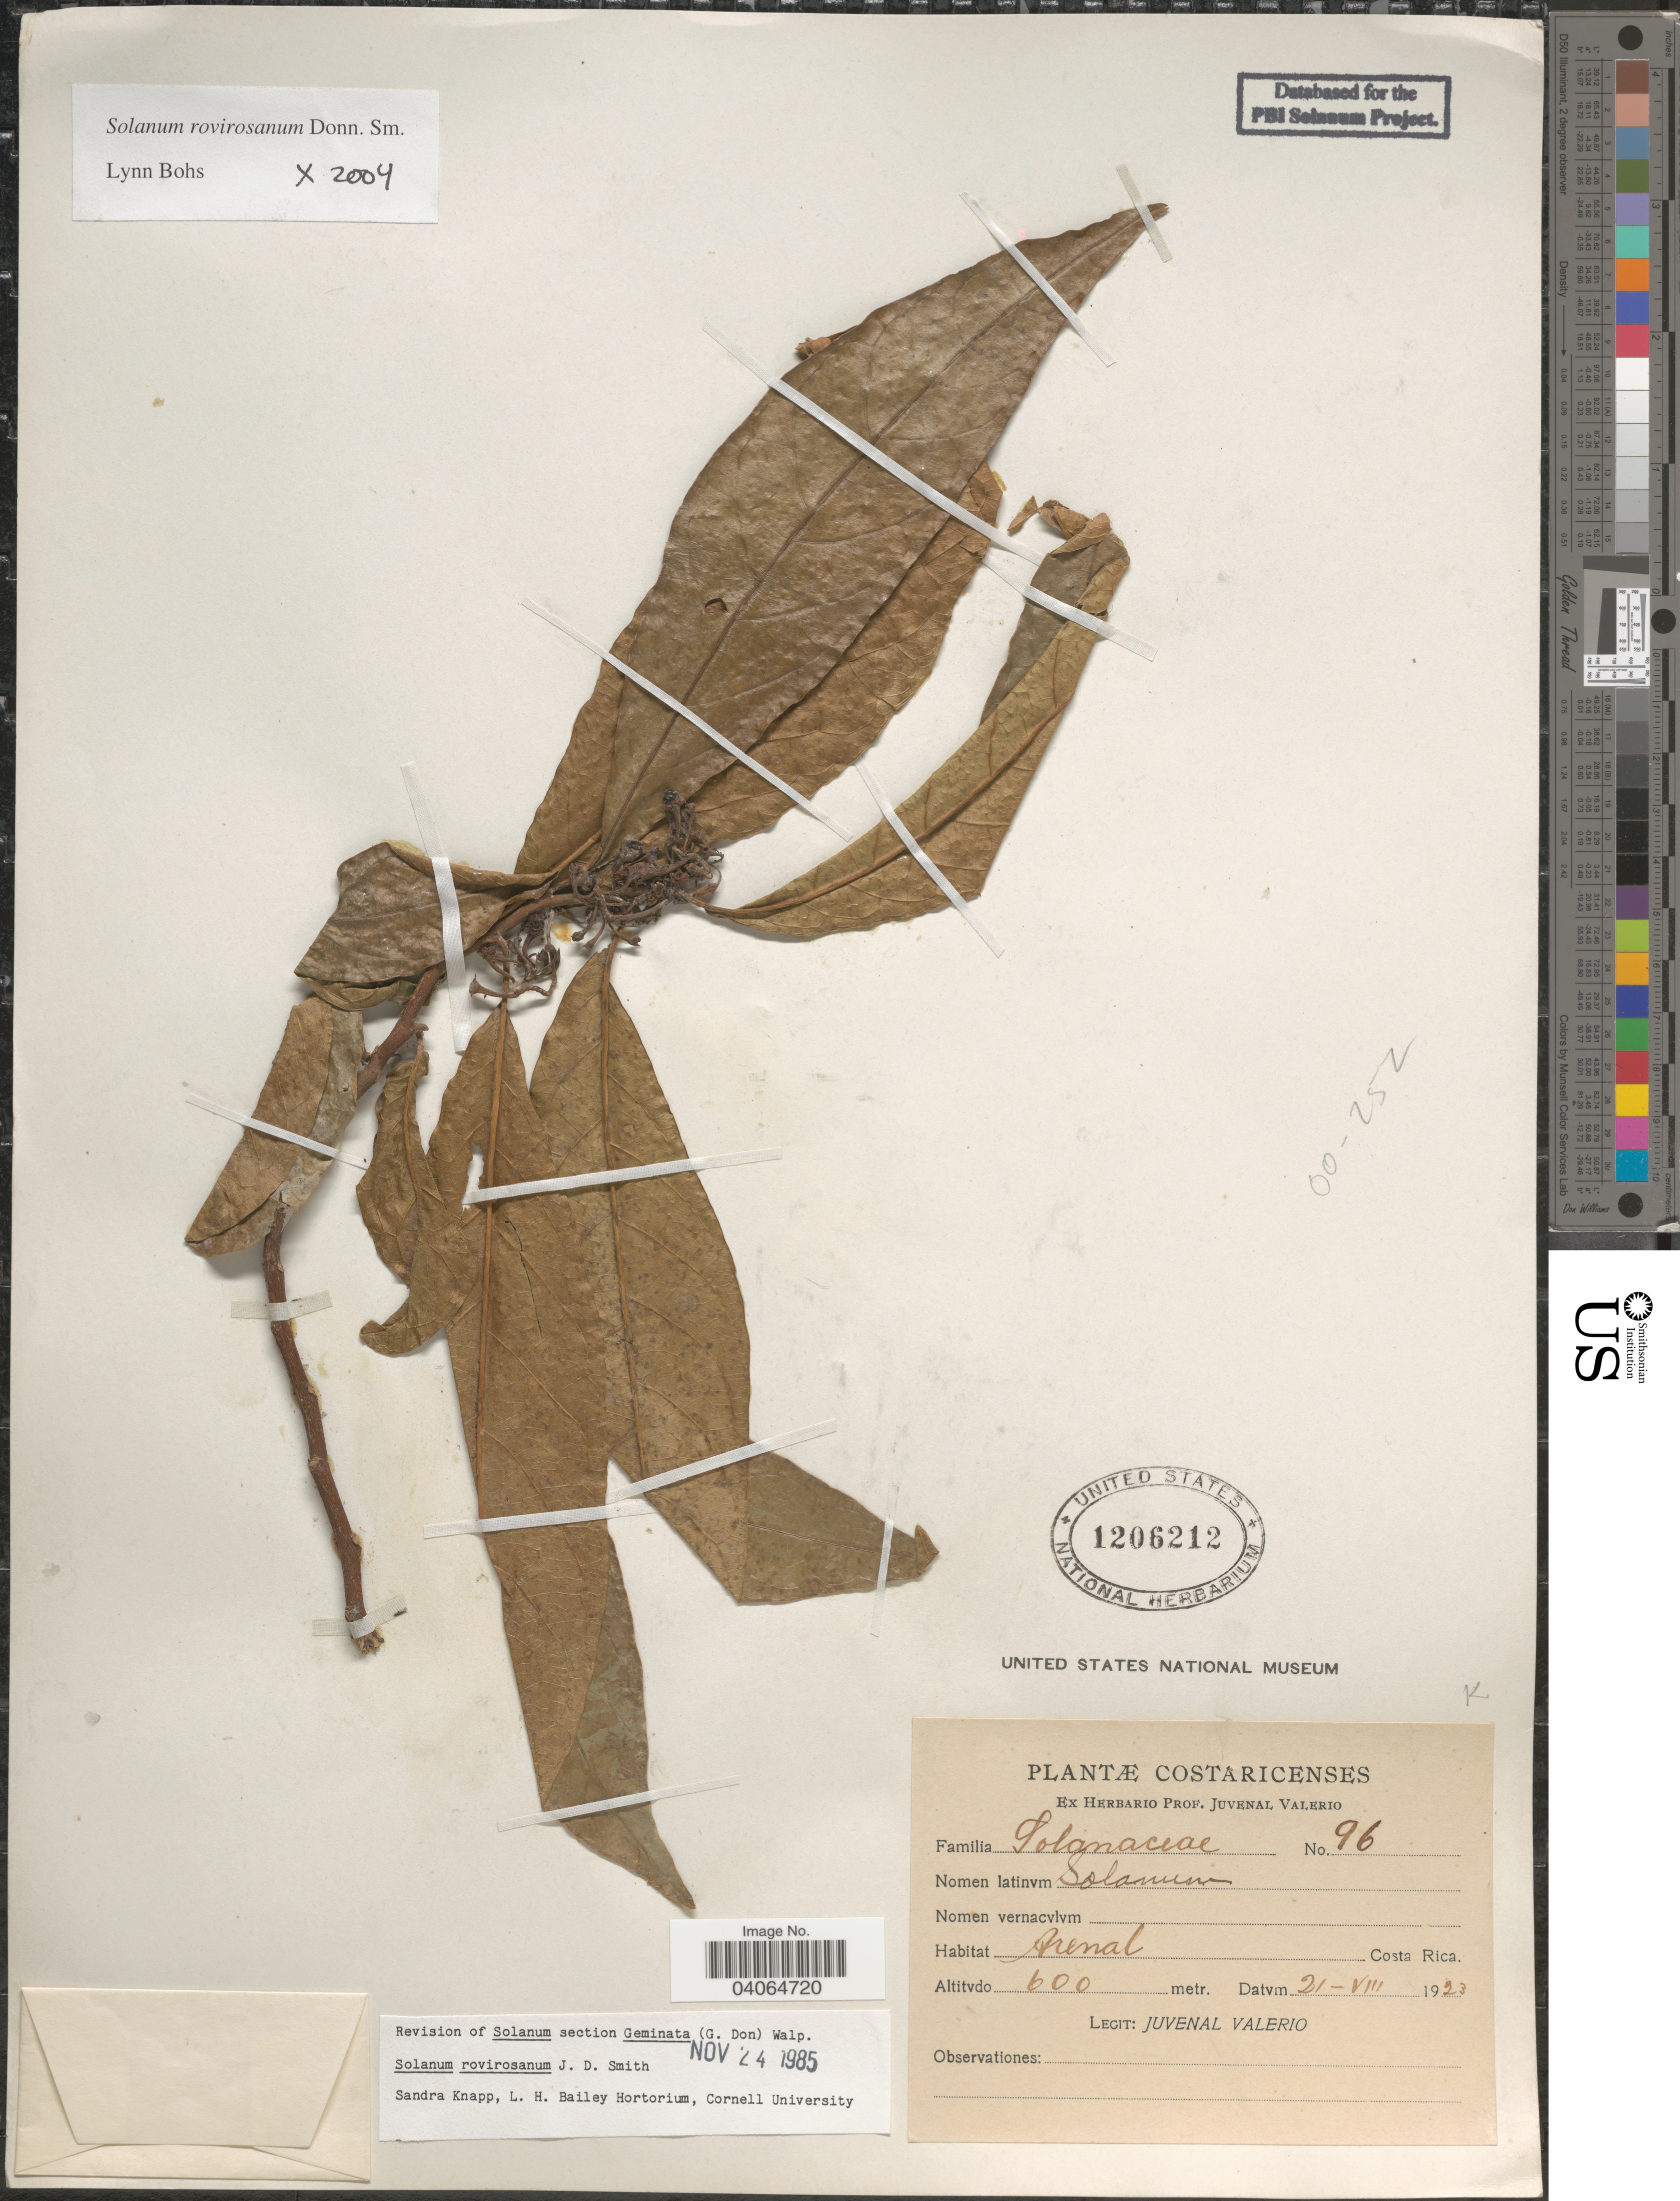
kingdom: Plantae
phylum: Tracheophyta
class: Magnoliopsida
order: Solanales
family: Solanaceae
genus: Solanum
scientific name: Solanum rovirosanum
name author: Donn. Sm.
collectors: J. Valerio R.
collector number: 96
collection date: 1923-08-21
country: Costa Rica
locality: Arenal.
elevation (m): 600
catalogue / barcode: US 1206212